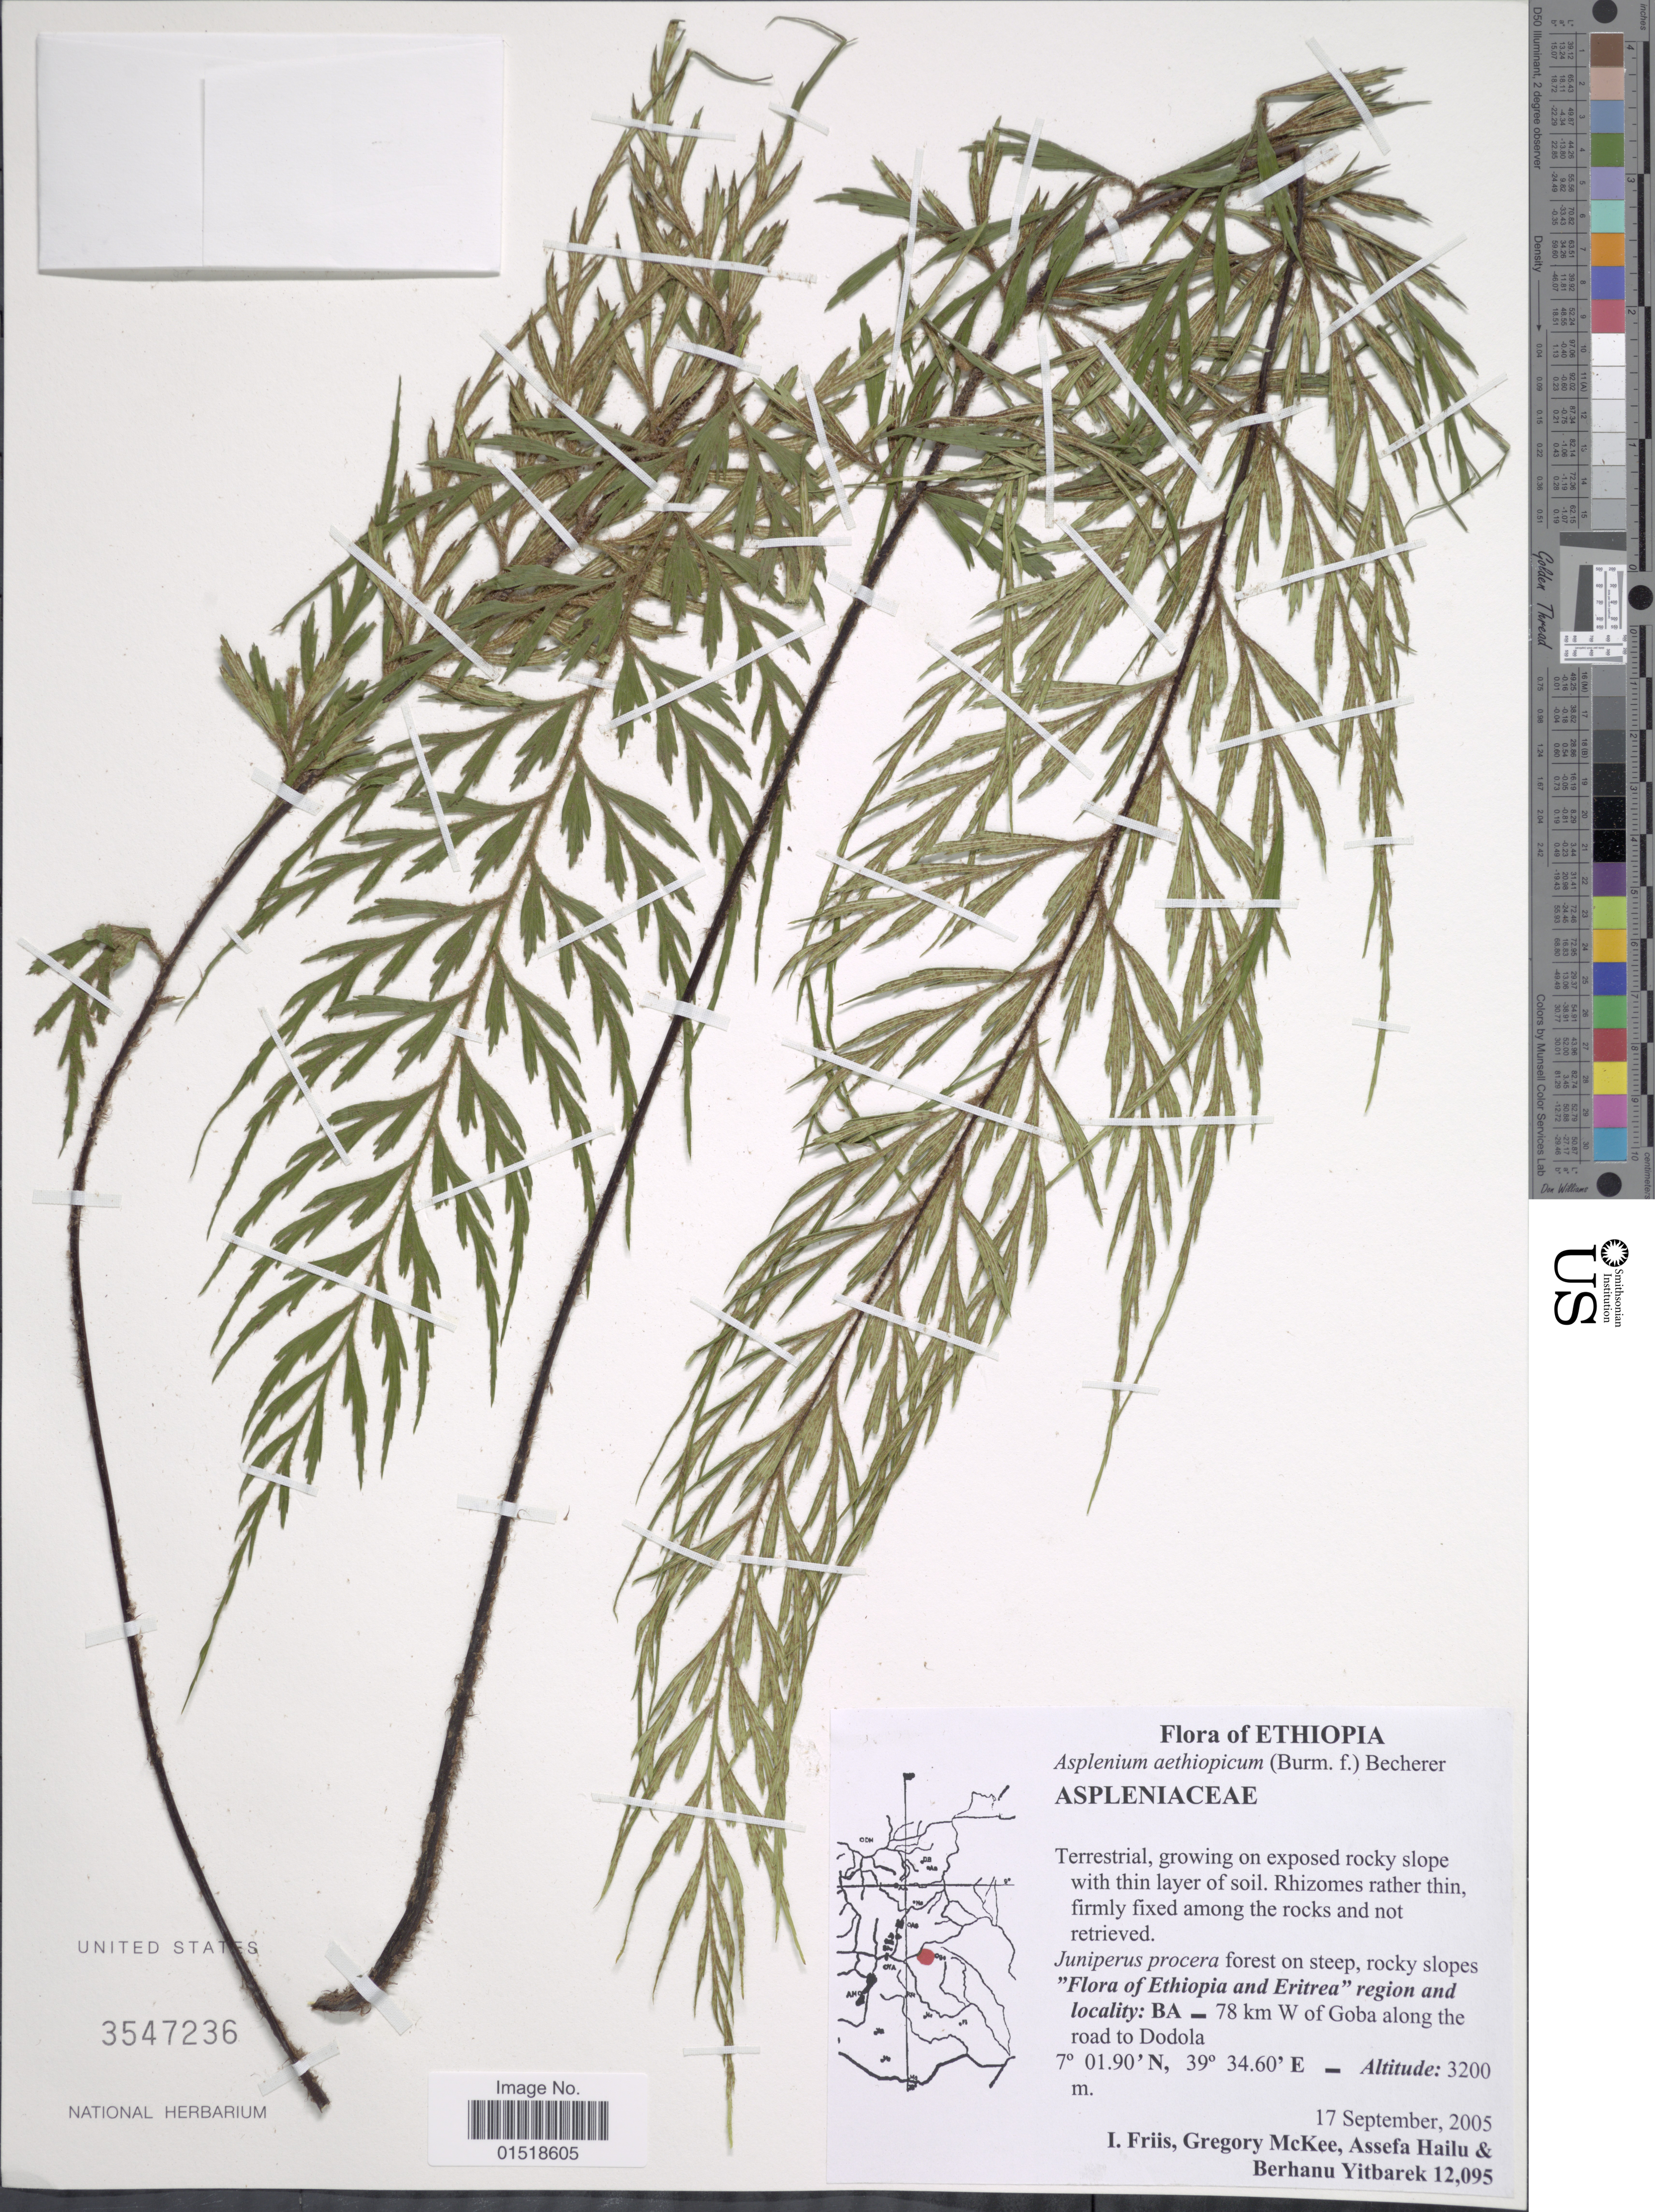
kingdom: Plantae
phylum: Tracheophyta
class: Polypodiopsida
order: Polypodiales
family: Aspleniaceae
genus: Asplenium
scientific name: Asplenium aethiopicum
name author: (Burm. f.) Bech.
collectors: I. Friis, G. S. McKee, A. Hailu & B. Yitbarek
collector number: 12095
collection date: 2005-09-17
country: Ethiopia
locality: BA_ 78 km W of Goba along the road to Dodola.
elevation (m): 3200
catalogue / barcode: US 3547236